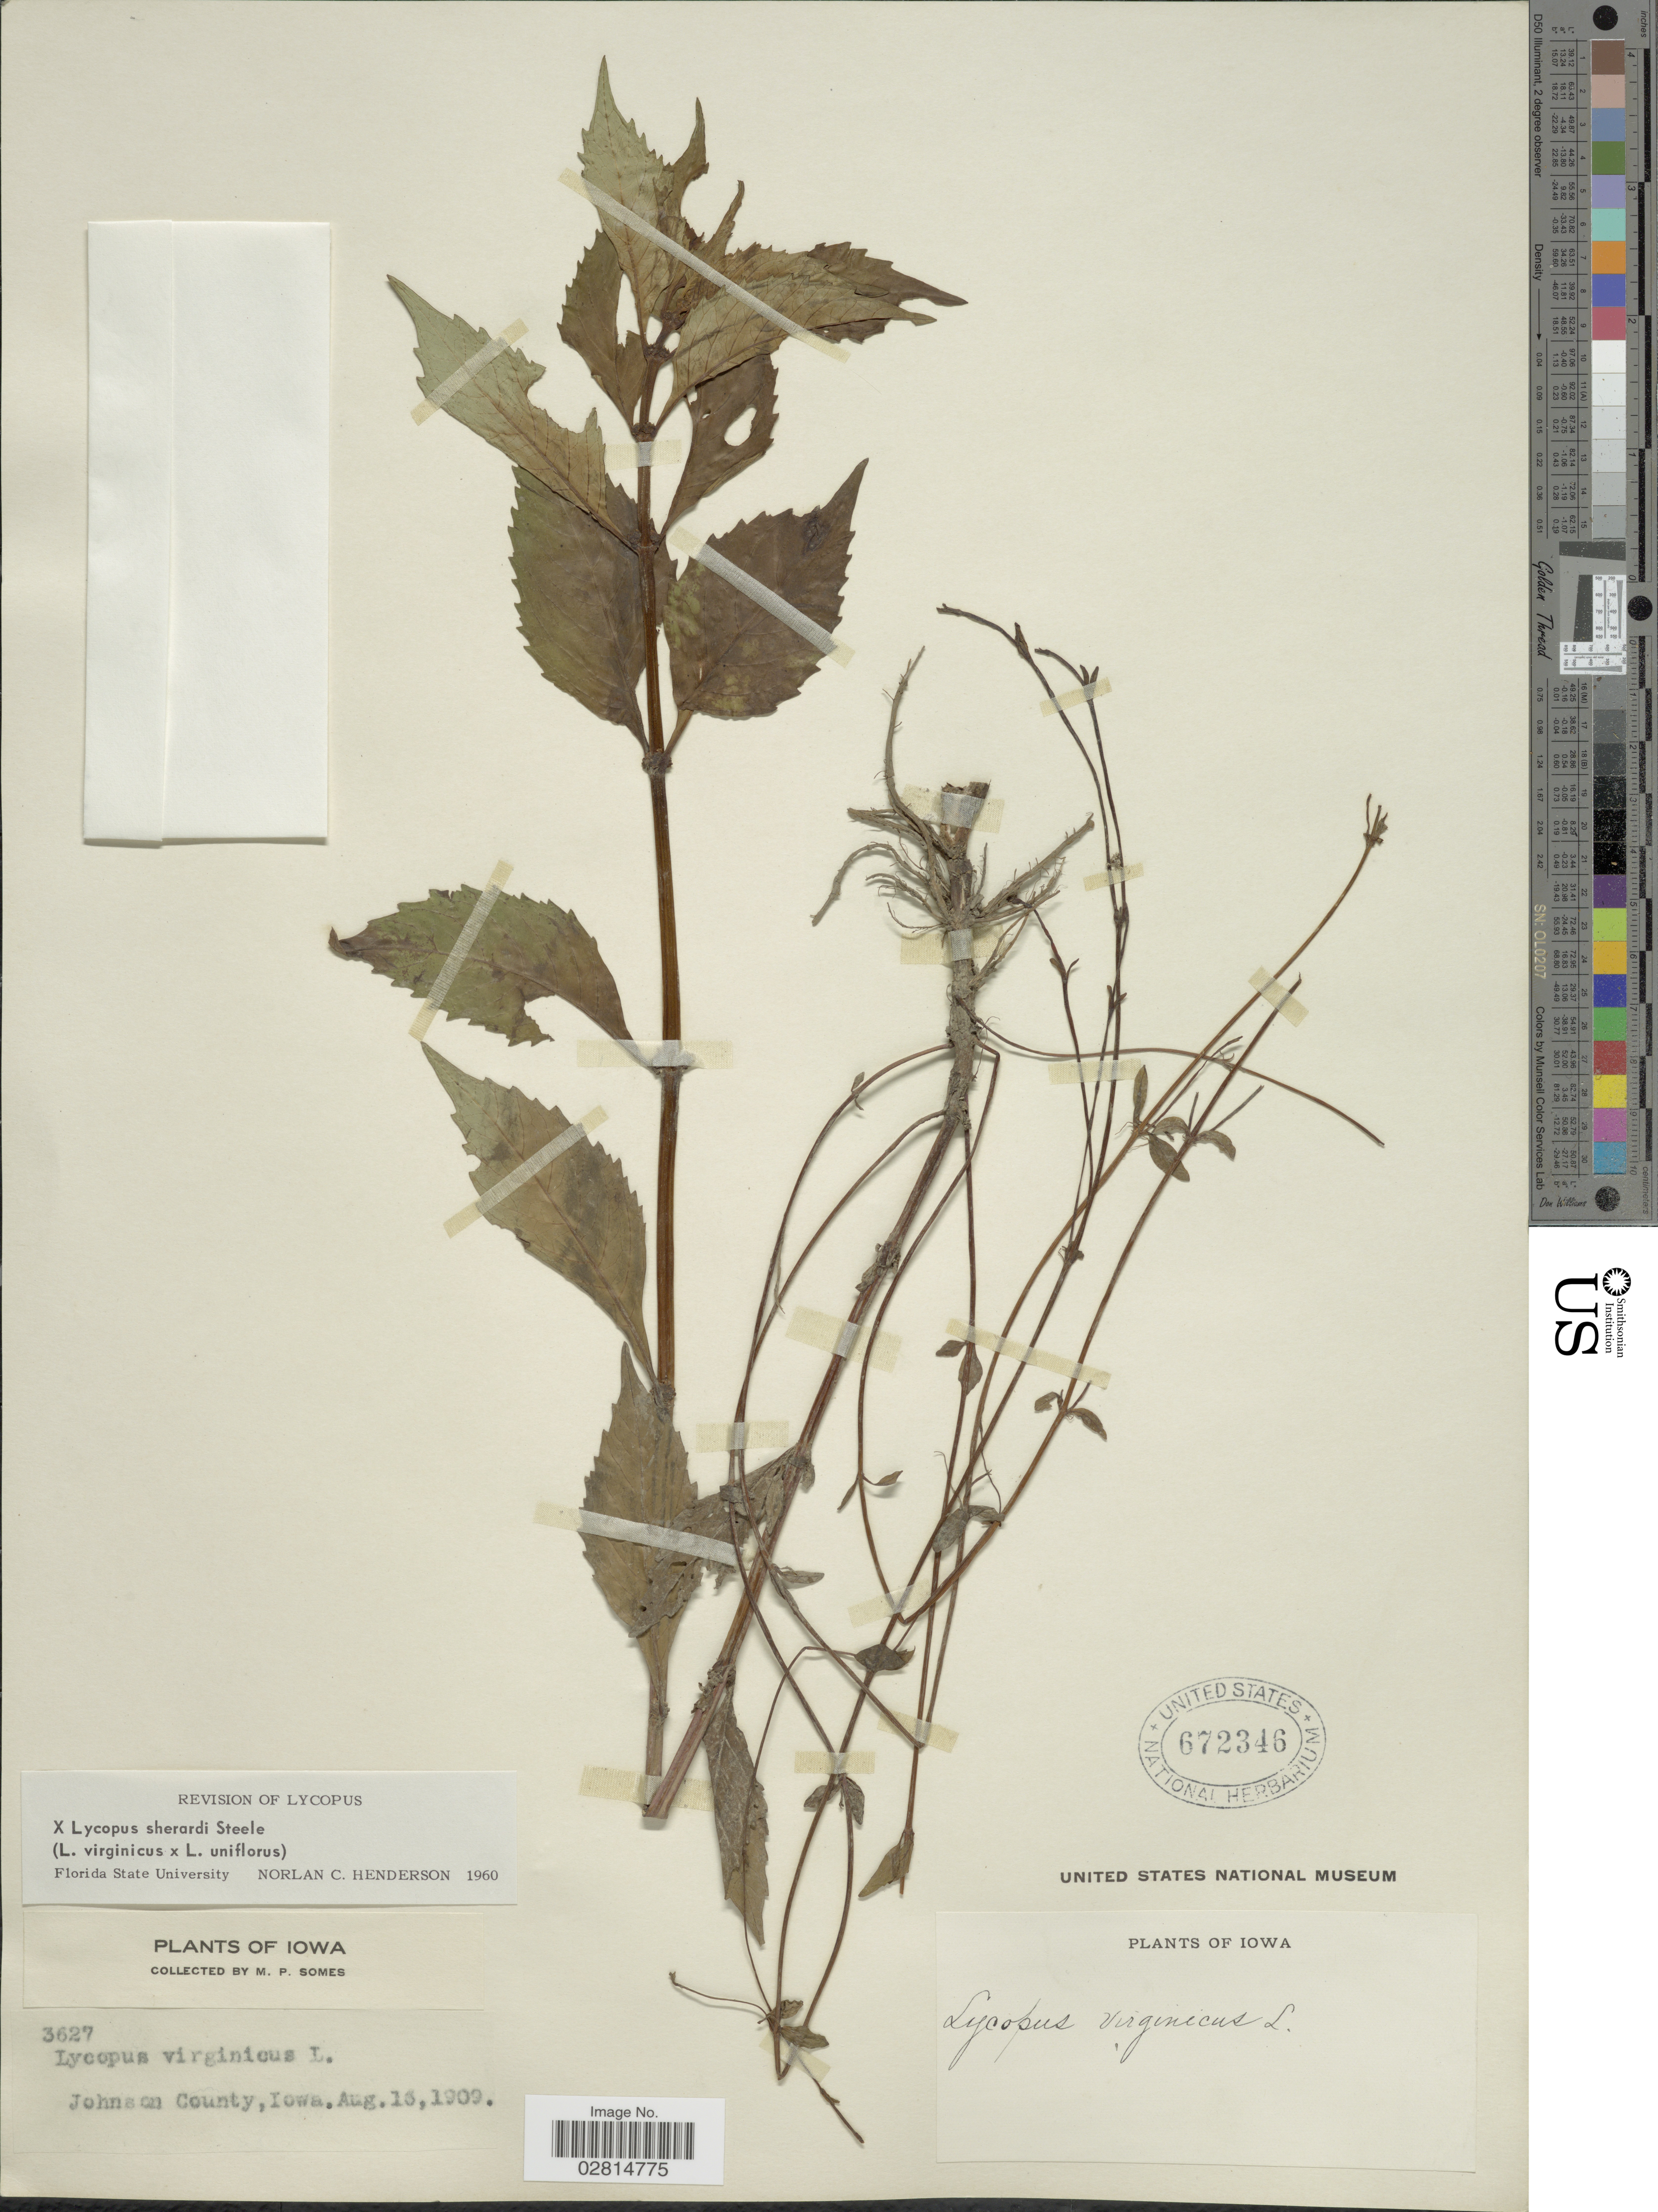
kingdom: Plantae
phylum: Tracheophyta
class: Magnoliopsida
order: Lamiales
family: Lamiaceae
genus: Lycopus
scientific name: Lycopus x sherardii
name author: E.S. Steele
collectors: M. Somes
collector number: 3627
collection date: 1909-08-13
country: United States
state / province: Iowa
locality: Johnson County.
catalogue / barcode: US 672346